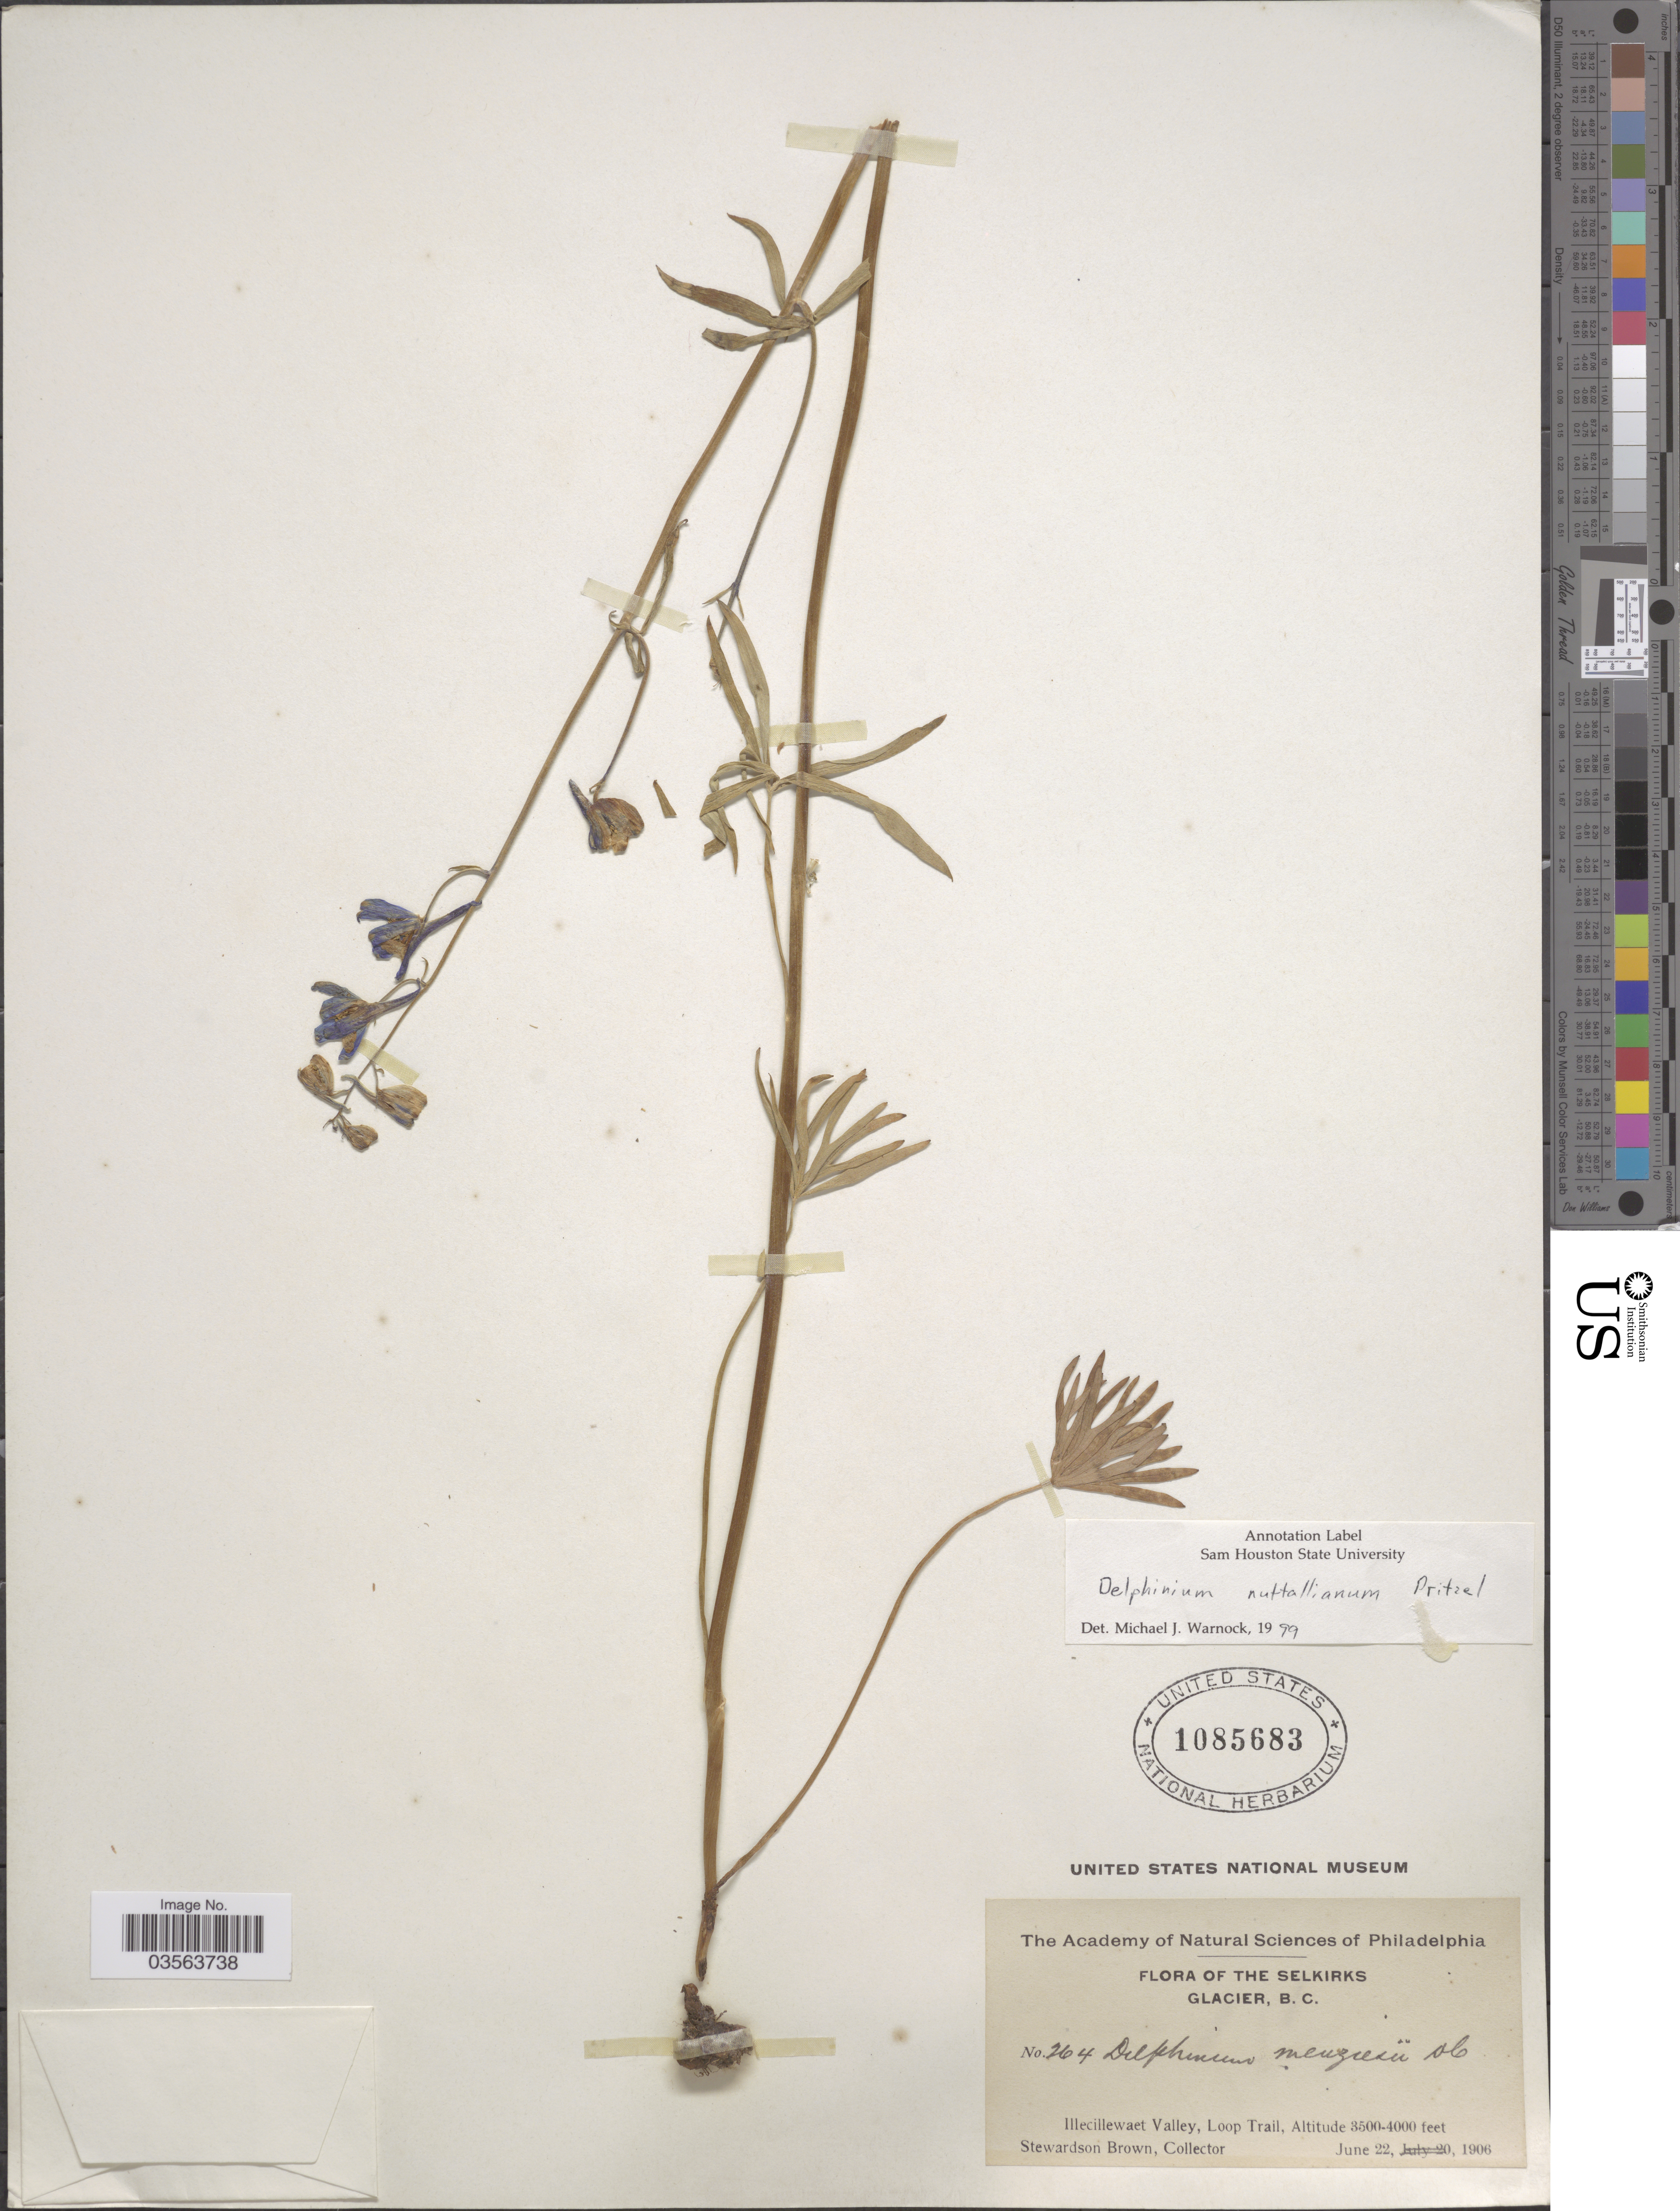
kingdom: Plantae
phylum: Tracheophyta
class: Magnoliopsida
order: Ranunculales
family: Ranunculaceae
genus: Delphinium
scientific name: Delphinium nuttallianum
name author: E. Pritz. ex Walpers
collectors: S. Brown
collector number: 264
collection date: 1906-06-22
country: Canada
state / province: British Columbia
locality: The Selkirks Glacier. Illecillewaet Valley, Loop Trail.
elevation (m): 1067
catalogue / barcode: US 1085683